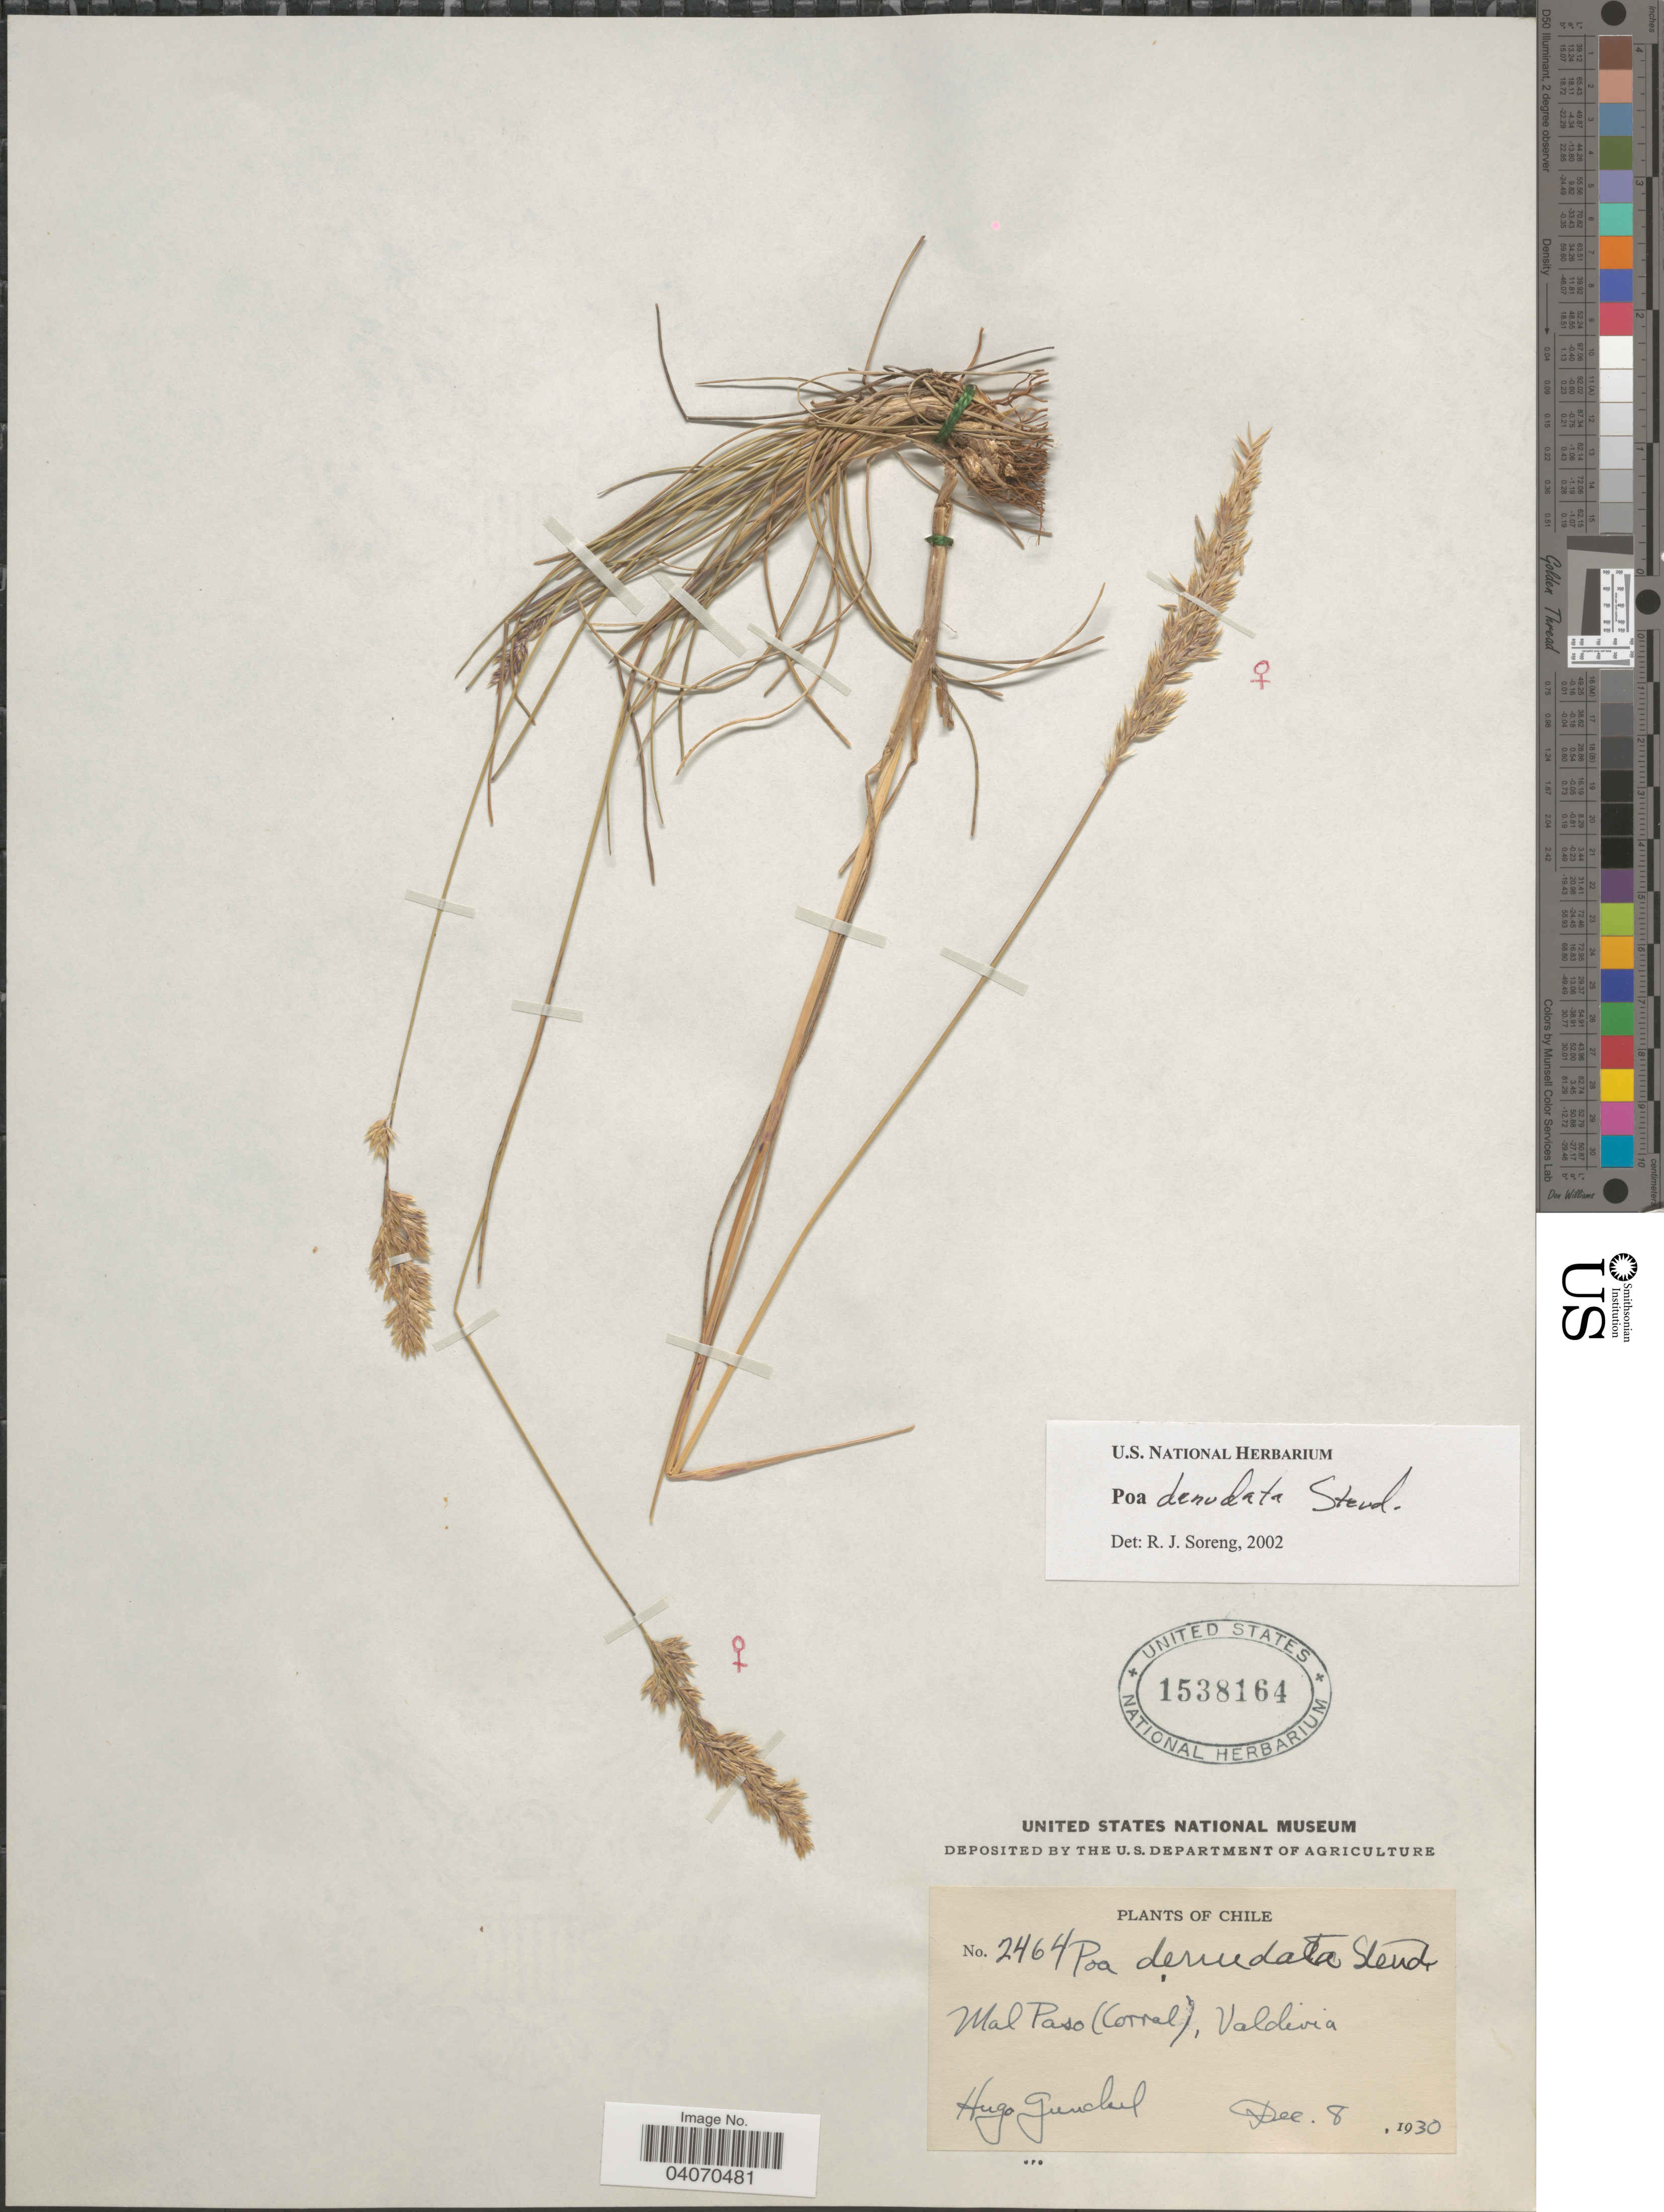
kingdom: Plantae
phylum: Tracheophyta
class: Liliopsida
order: Poales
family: Poaceae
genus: Poa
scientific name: Poa denudata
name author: Steud.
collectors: H. Gunckel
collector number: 2464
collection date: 1930-12-08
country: Chile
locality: Mal Paso (Corral), Valdivia.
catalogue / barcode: US 1538164